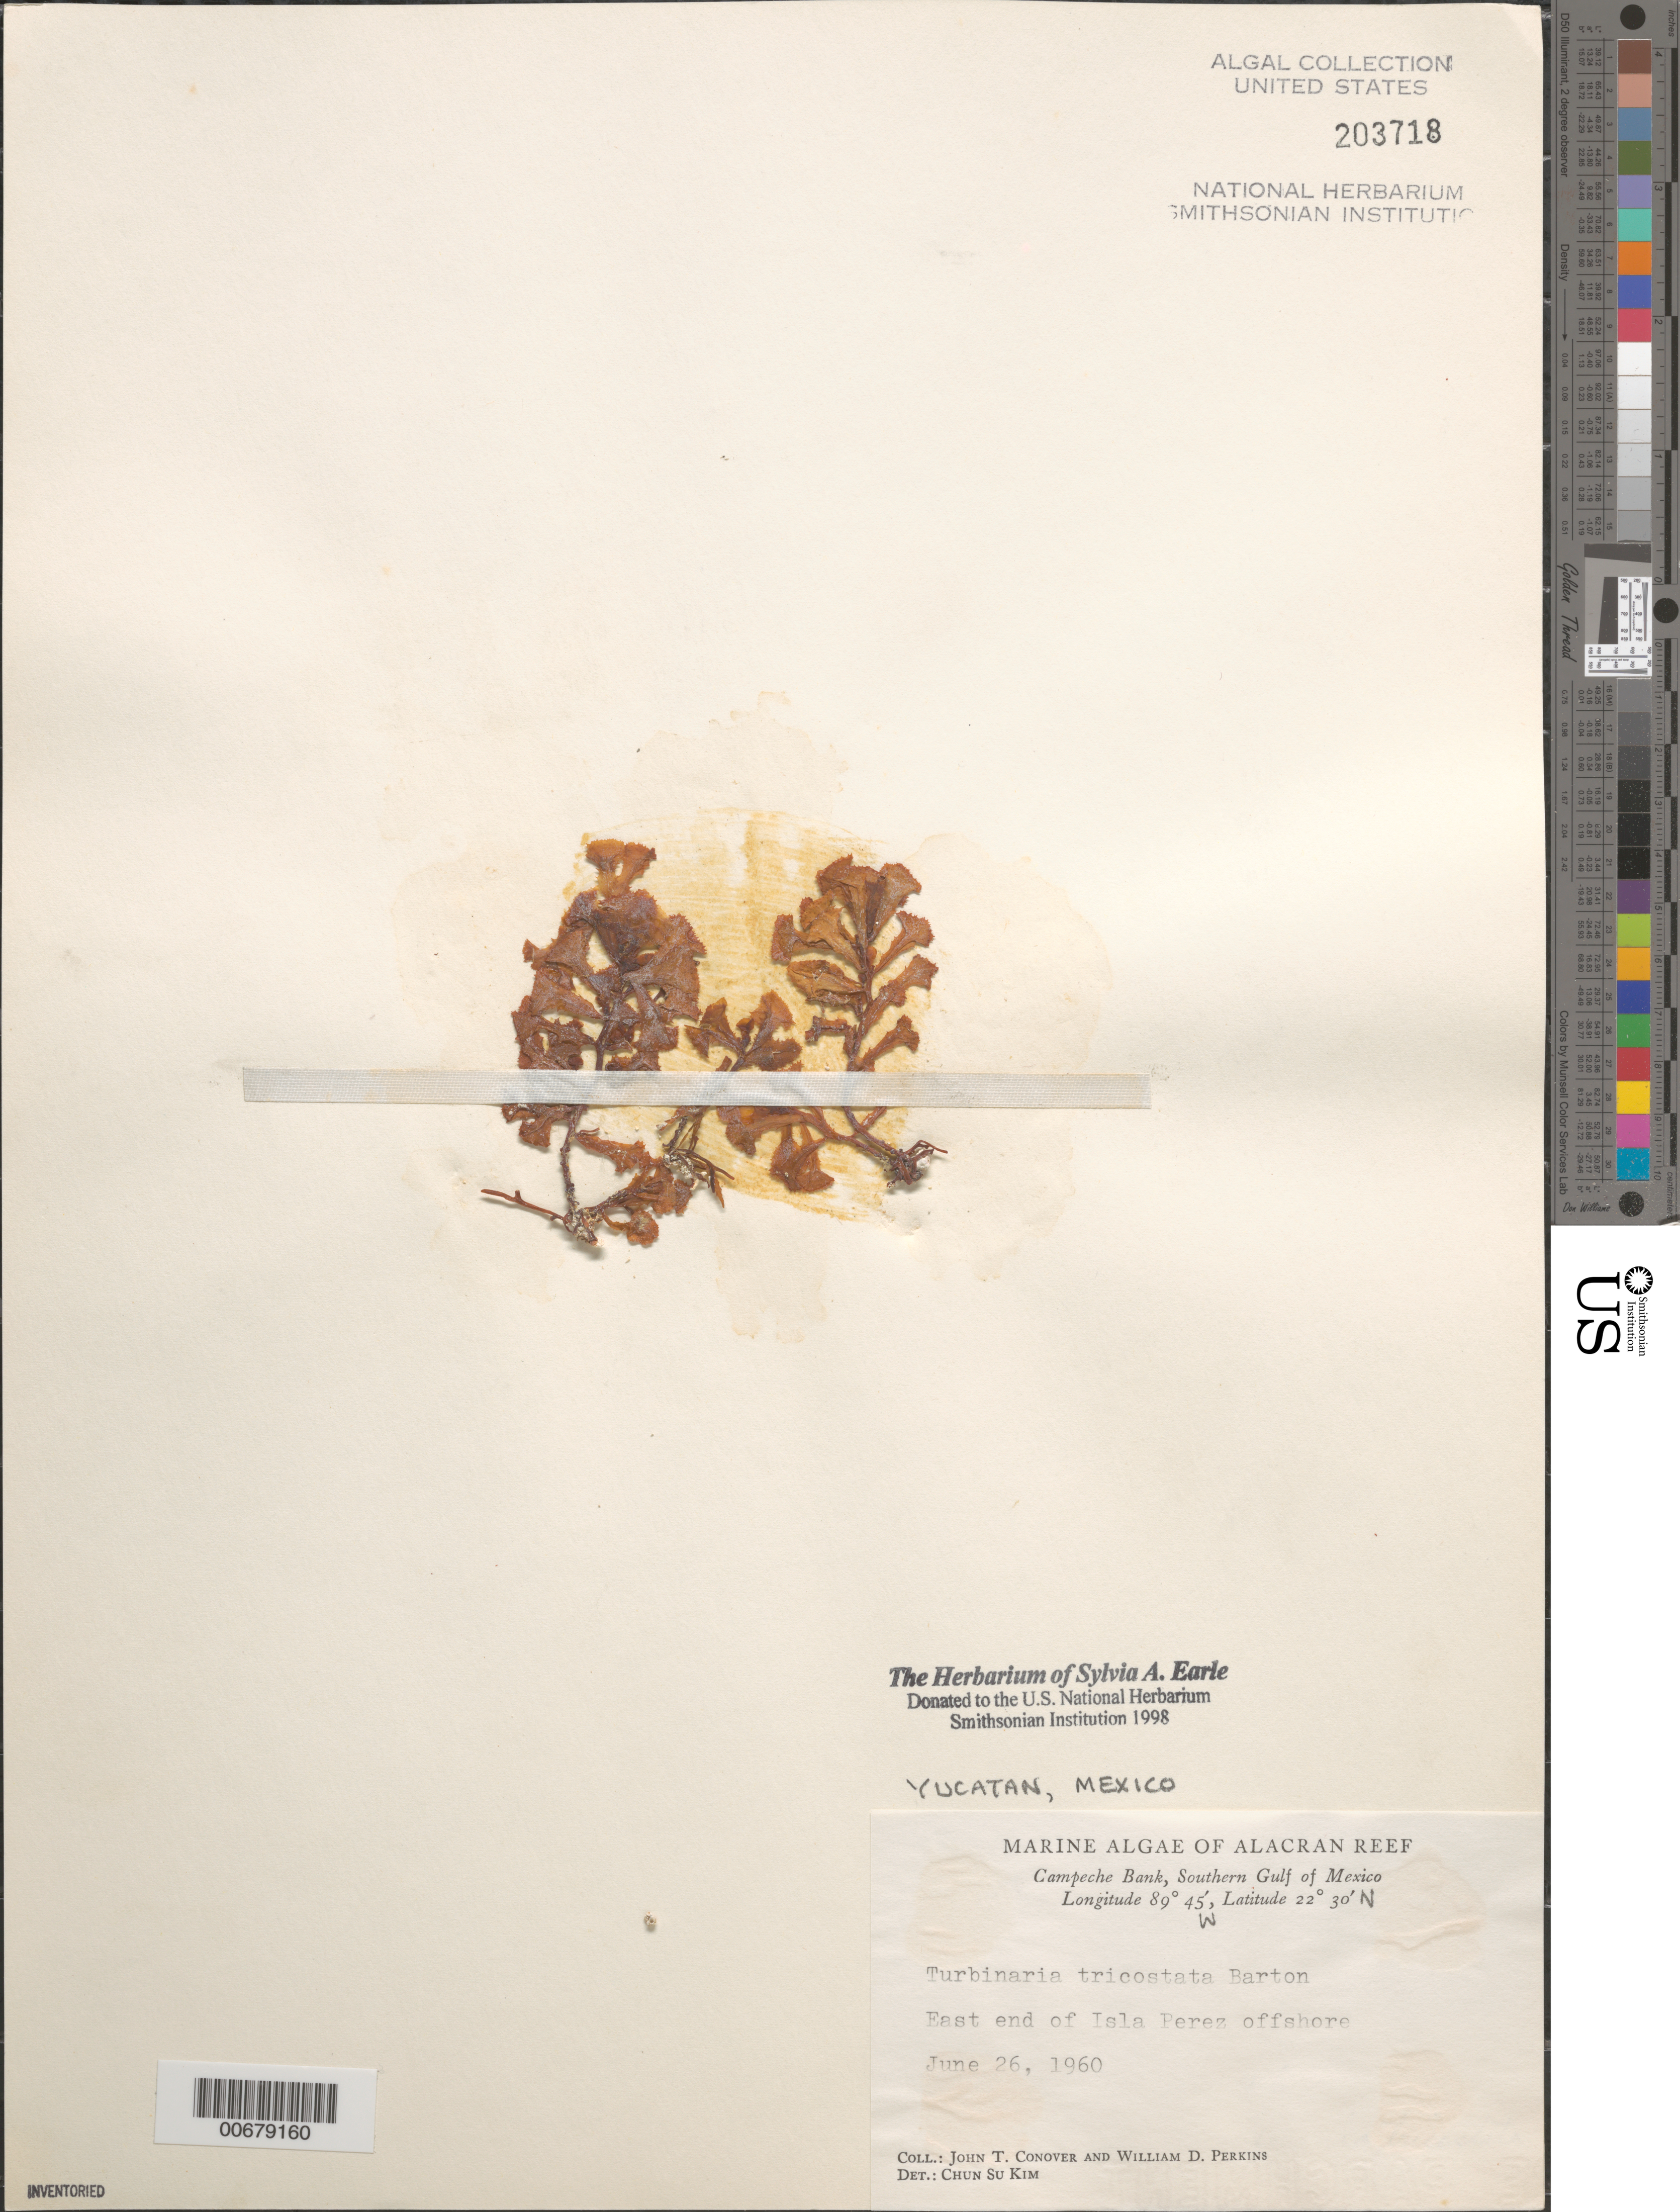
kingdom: Chromista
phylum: Ochrophyta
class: Phaeophyceae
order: Fucales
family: Sargassaceae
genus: Turbinaria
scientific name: Turbinaria tricostata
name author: E.S. Barton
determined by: Kim, Chun Su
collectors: J. T. Conover & W. D. Perkins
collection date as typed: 26 Jun 1960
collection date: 1960-06-26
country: Mexico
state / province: Yucatan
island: Isla Perez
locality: Alacran Reef, Campeche Bank, southern Gulf of Mexico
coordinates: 22 30' N, 89 45' W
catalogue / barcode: US 203718